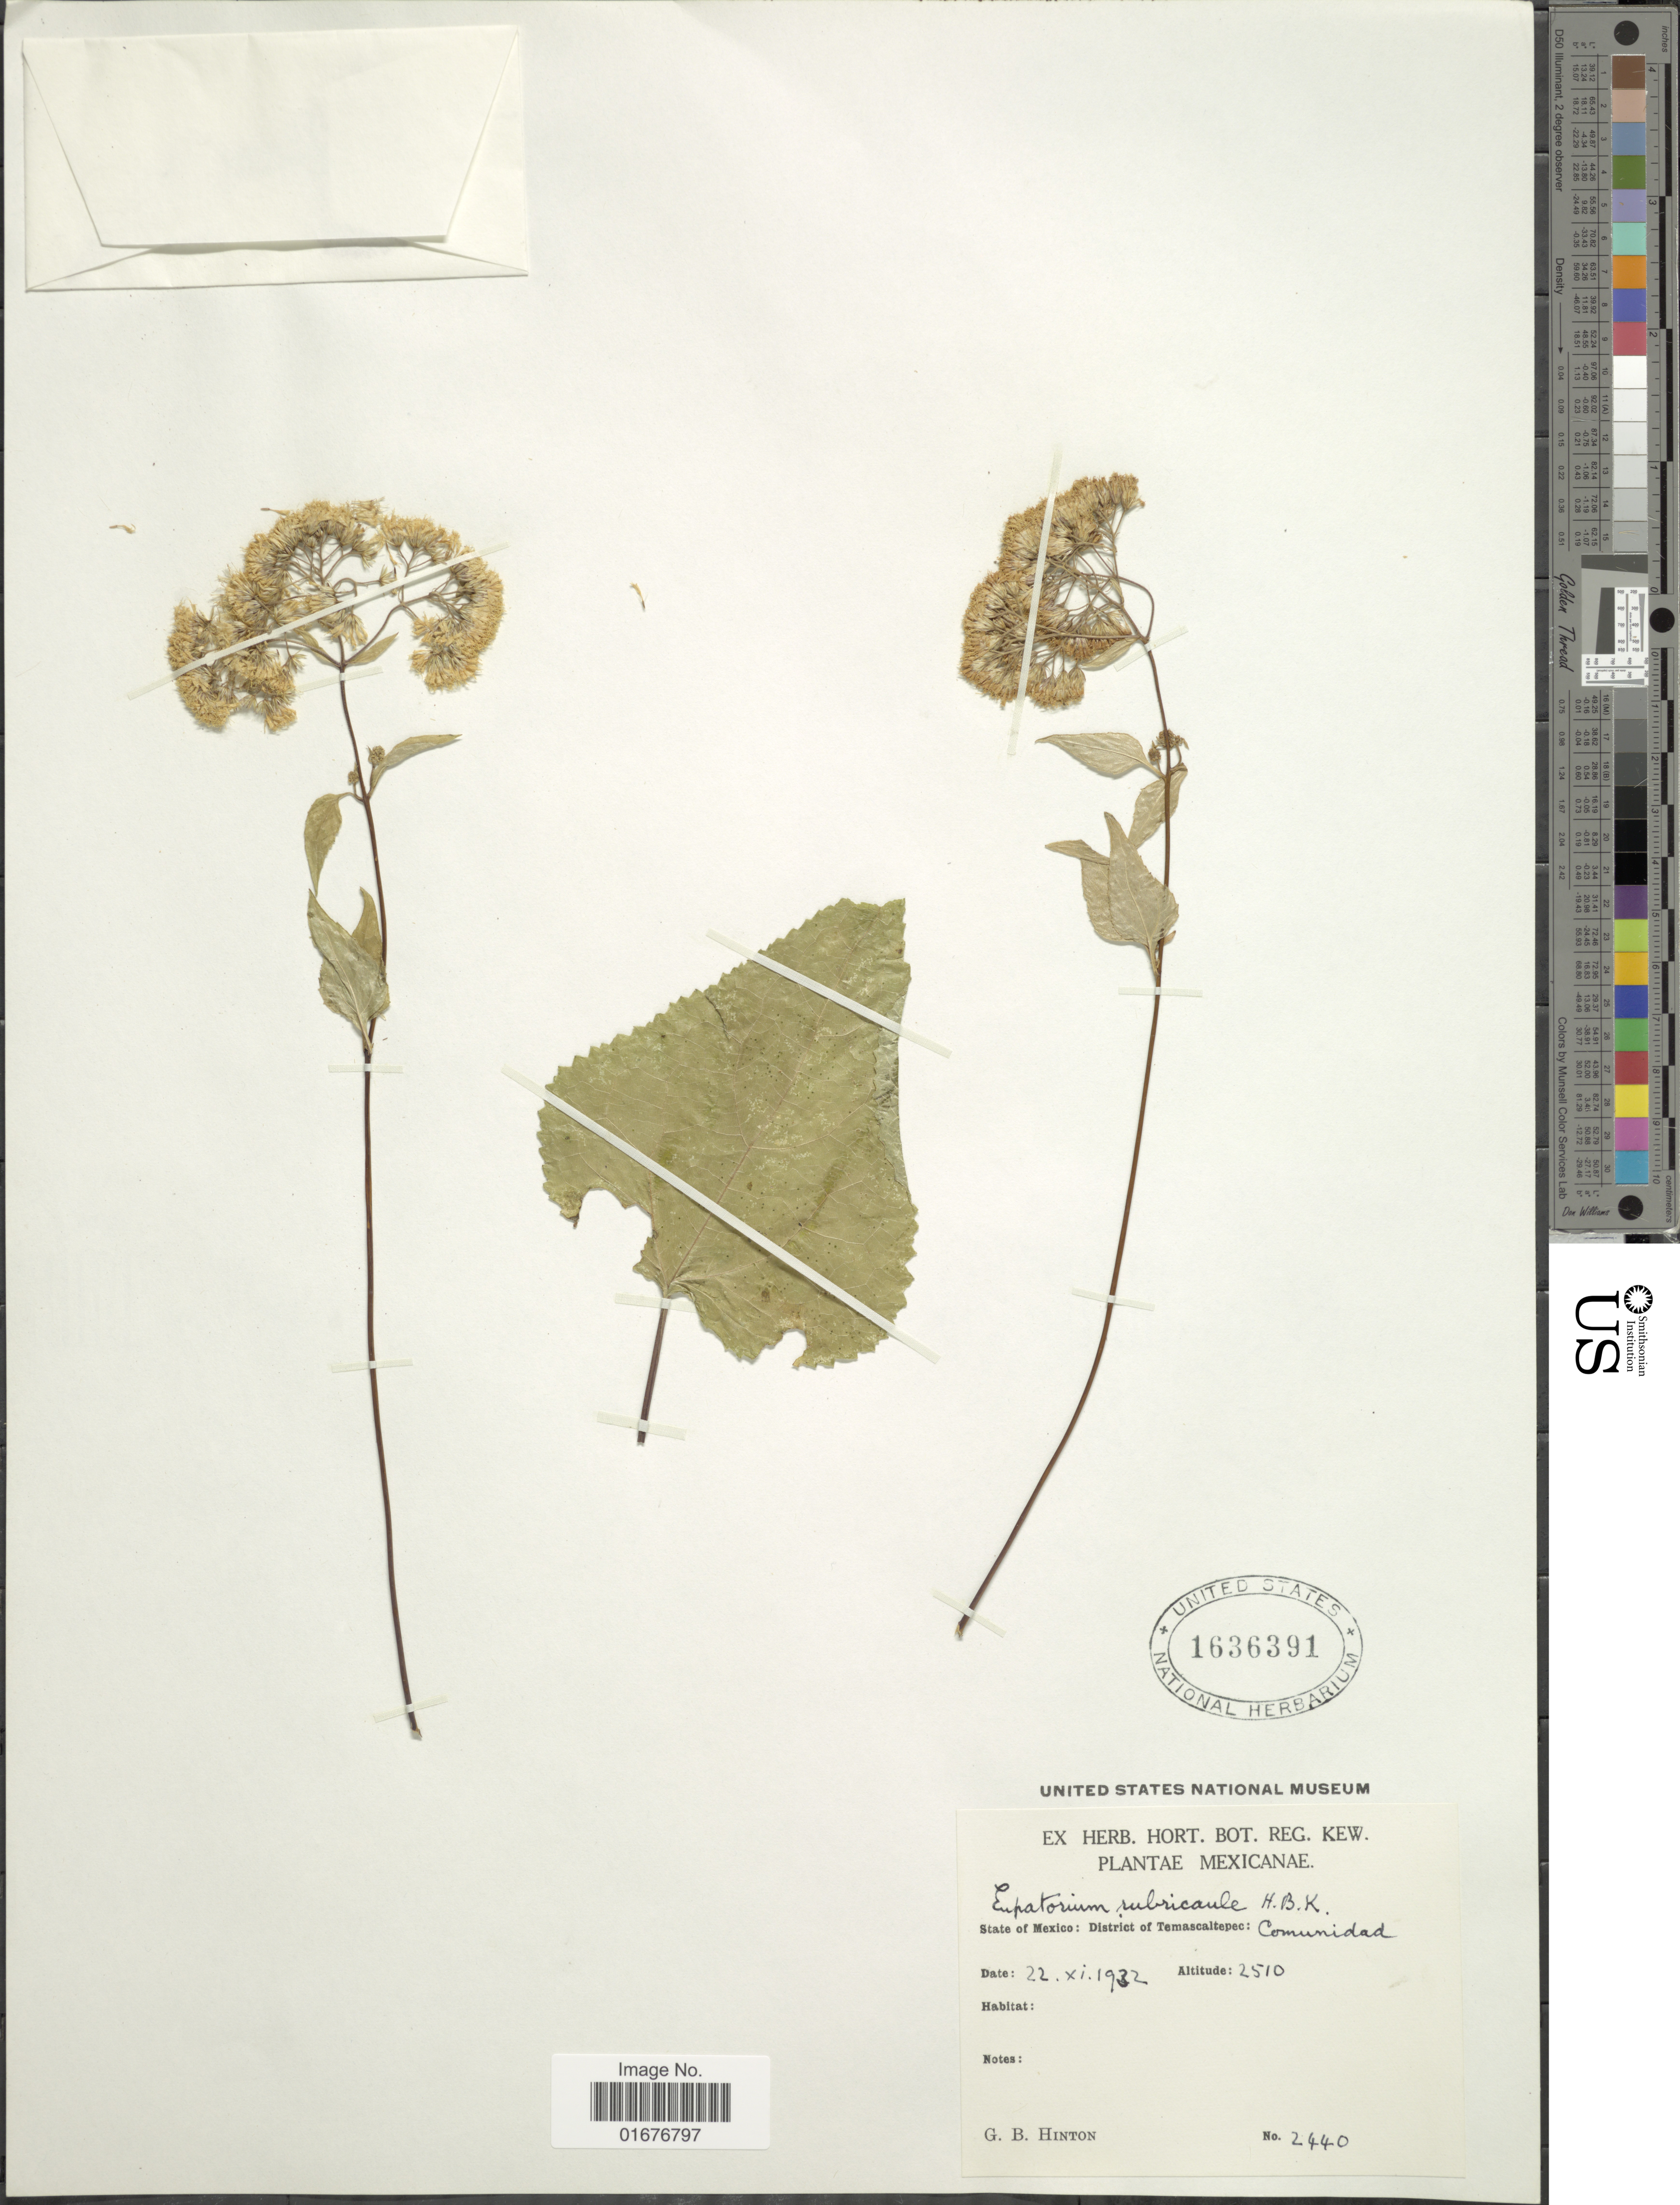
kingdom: Plantae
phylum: Tracheophyta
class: Magnoliopsida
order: Asterales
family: Asteraceae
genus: Ageratina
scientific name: Ageratina rubricaulis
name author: (Kunth) R.M. King & H. Rob.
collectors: G. B. Hinton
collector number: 2440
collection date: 1932-12-22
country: Mexico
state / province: México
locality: District of Temascaltepec; Comunidad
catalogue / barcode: US 1636391